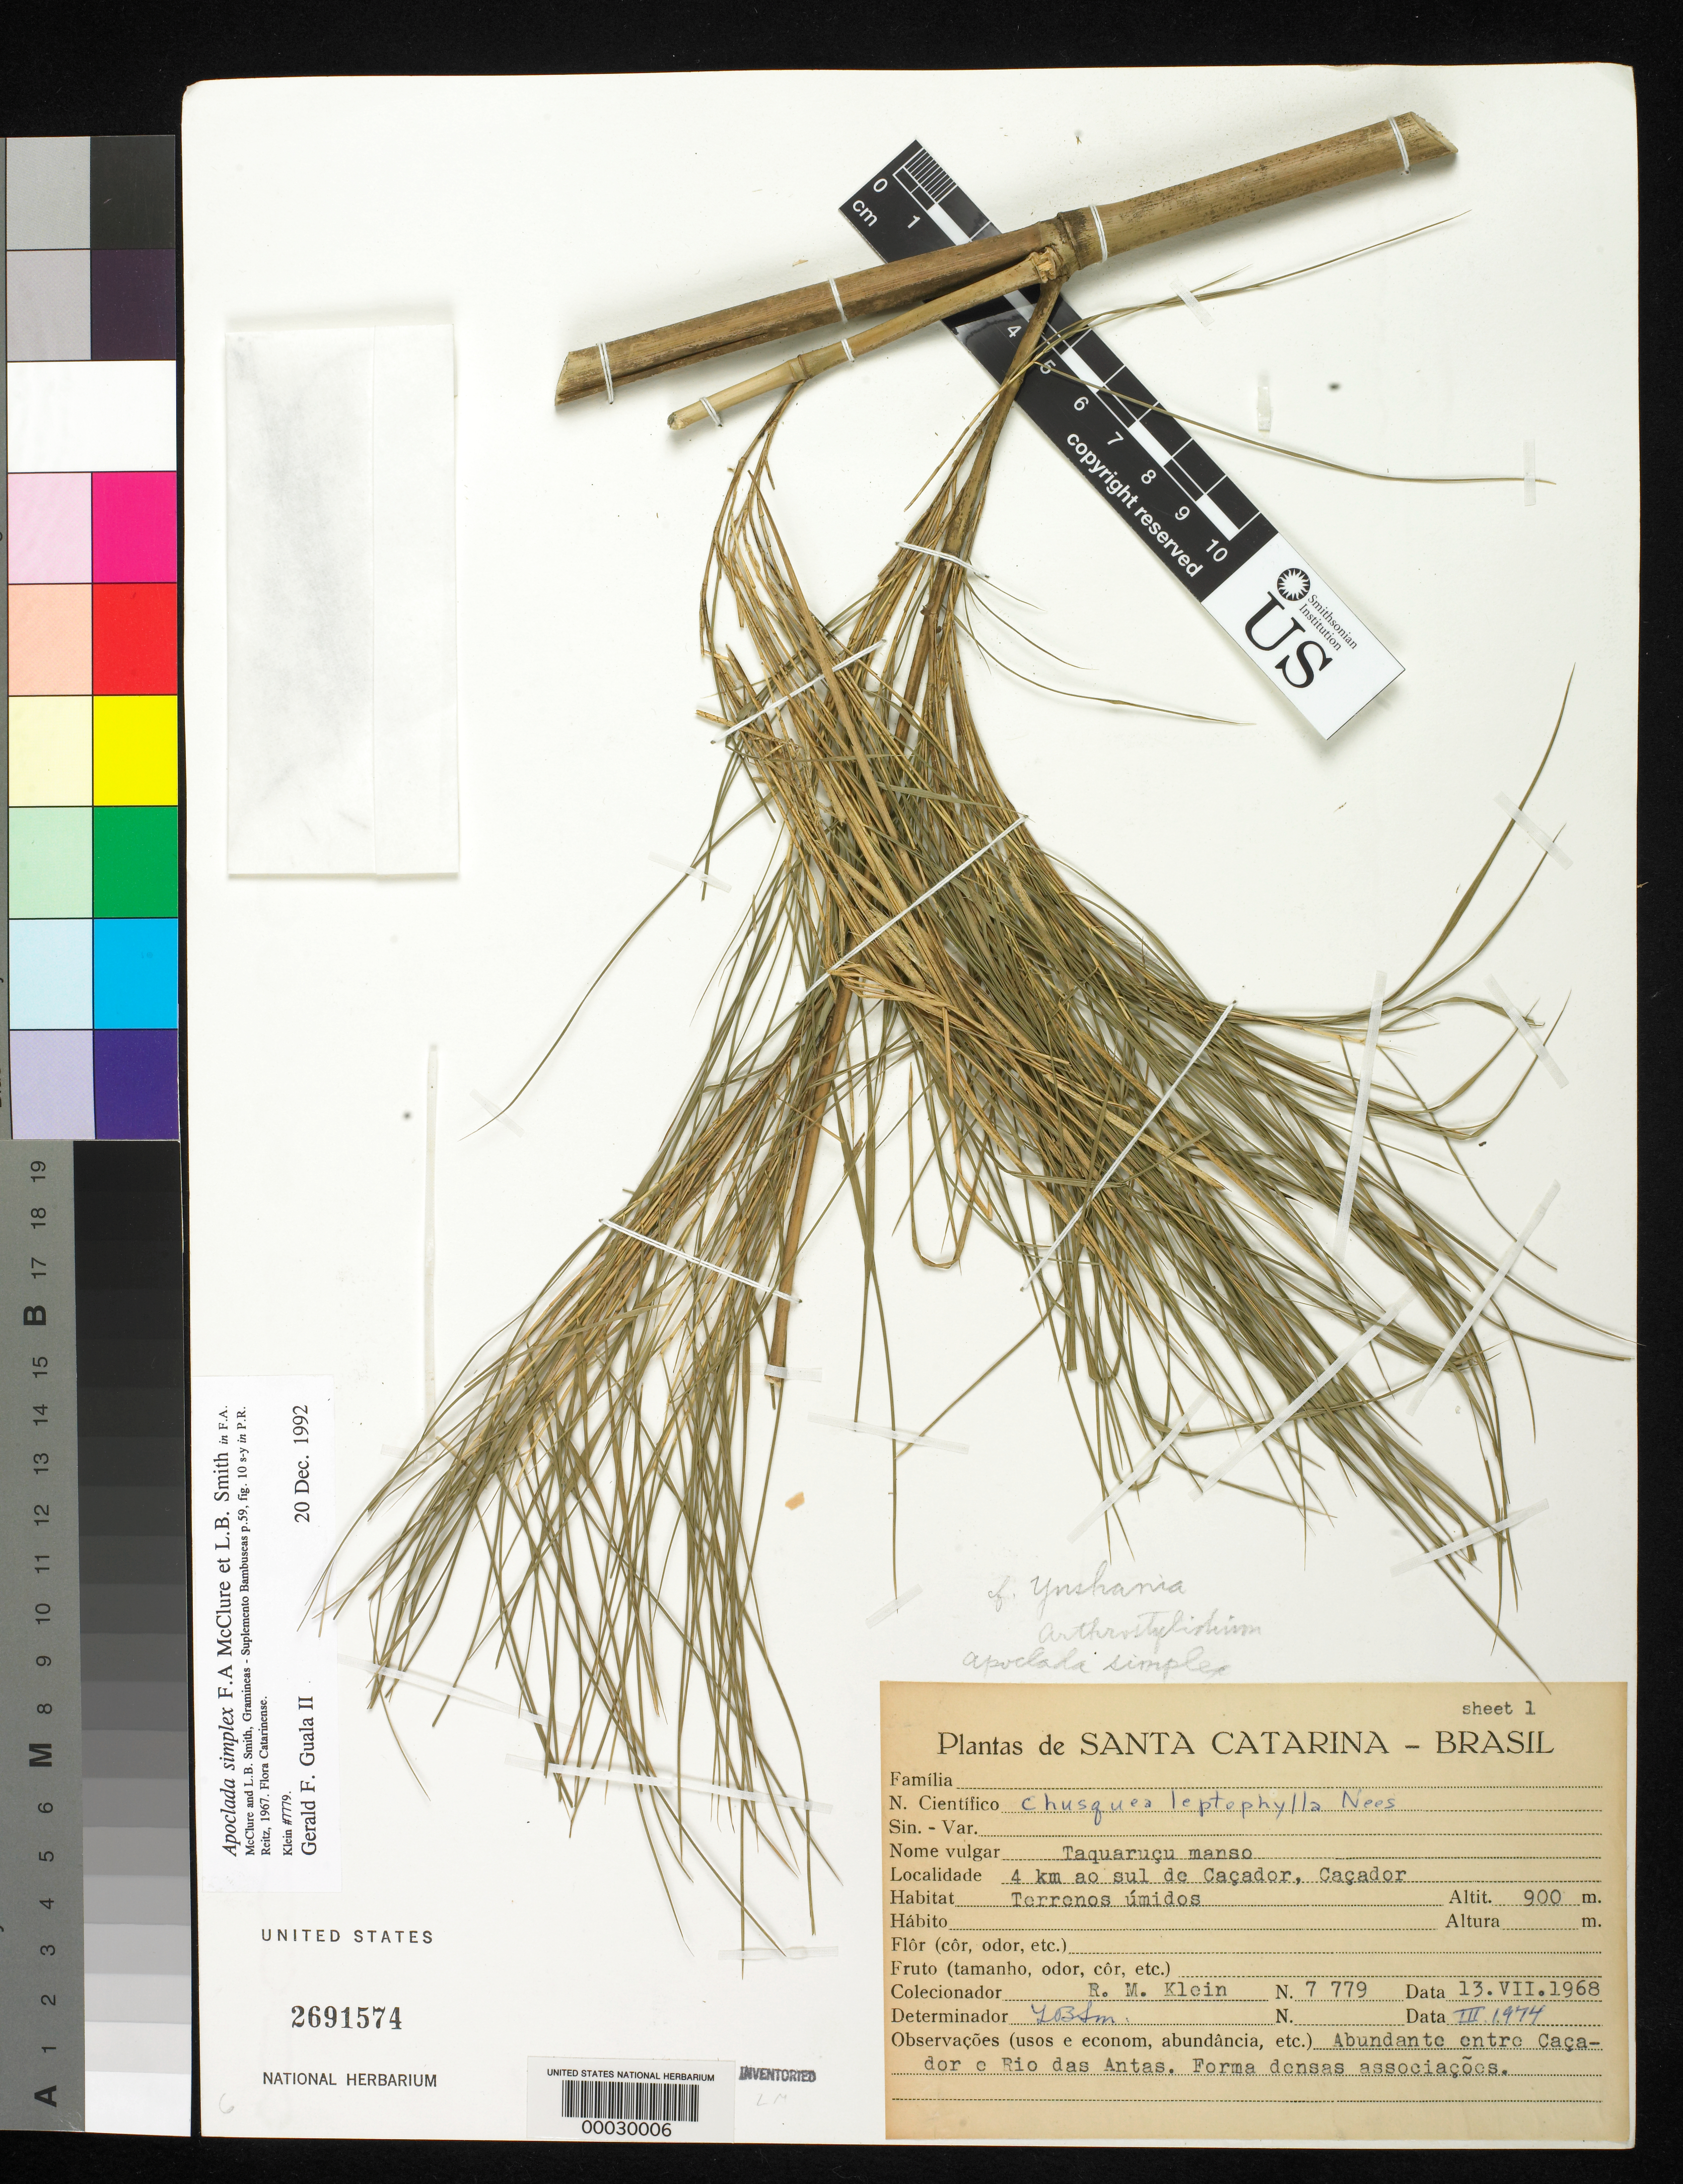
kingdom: Plantae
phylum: Tracheophyta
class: Liliopsida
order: Poales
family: Poaceae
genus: Apoclada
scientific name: Apoclada simplex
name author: McClure & L.B. Sm. in Reitz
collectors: R. M. Klein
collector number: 7779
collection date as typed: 13 Jul 1968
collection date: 1968-07-13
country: Brazil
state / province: Santa Catarina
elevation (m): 900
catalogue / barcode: US 2691574